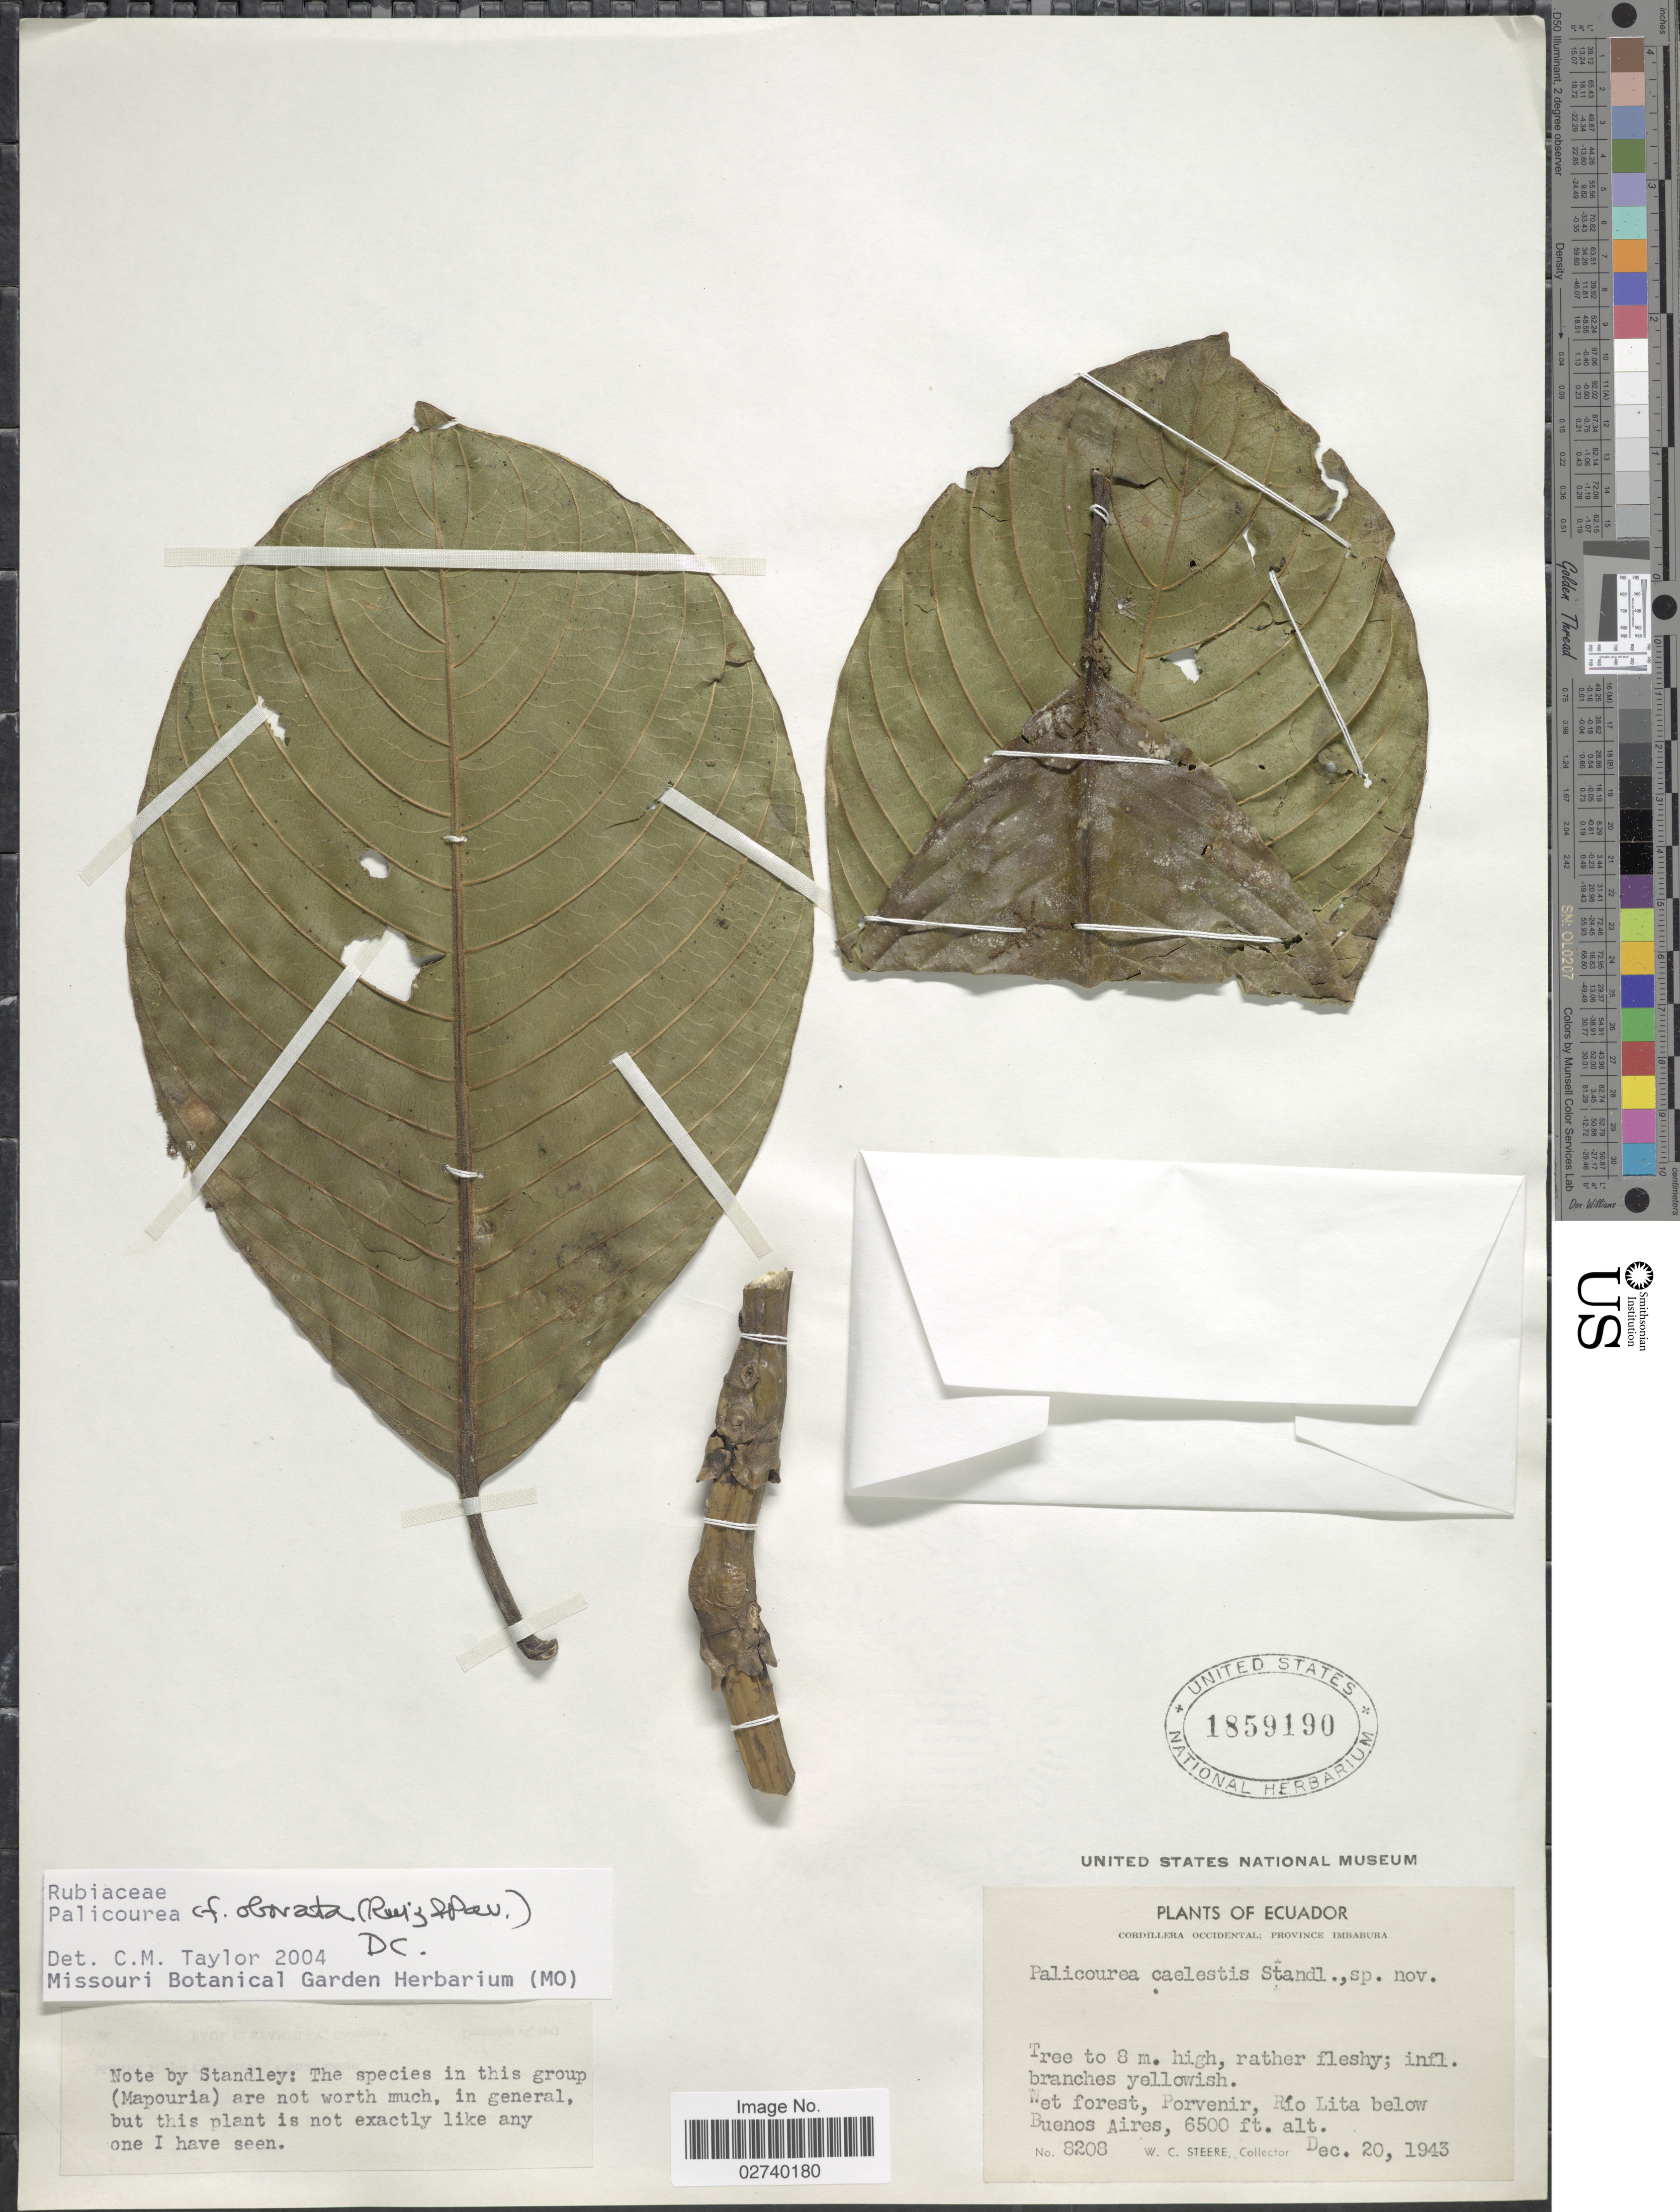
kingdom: Plantae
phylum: Tracheophyta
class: Magnoliopsida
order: Gentianales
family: Rubiaceae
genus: Palicourea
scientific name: Palicourea obovata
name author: (Ruiz & Pav.) DC.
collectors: W. C. Steere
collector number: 8208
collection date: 1943-12-20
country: Ecuador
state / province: Imbabura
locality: Wet forest, Porvenir, Rio Lita below Buenos Aires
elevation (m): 1981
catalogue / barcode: US 1859190